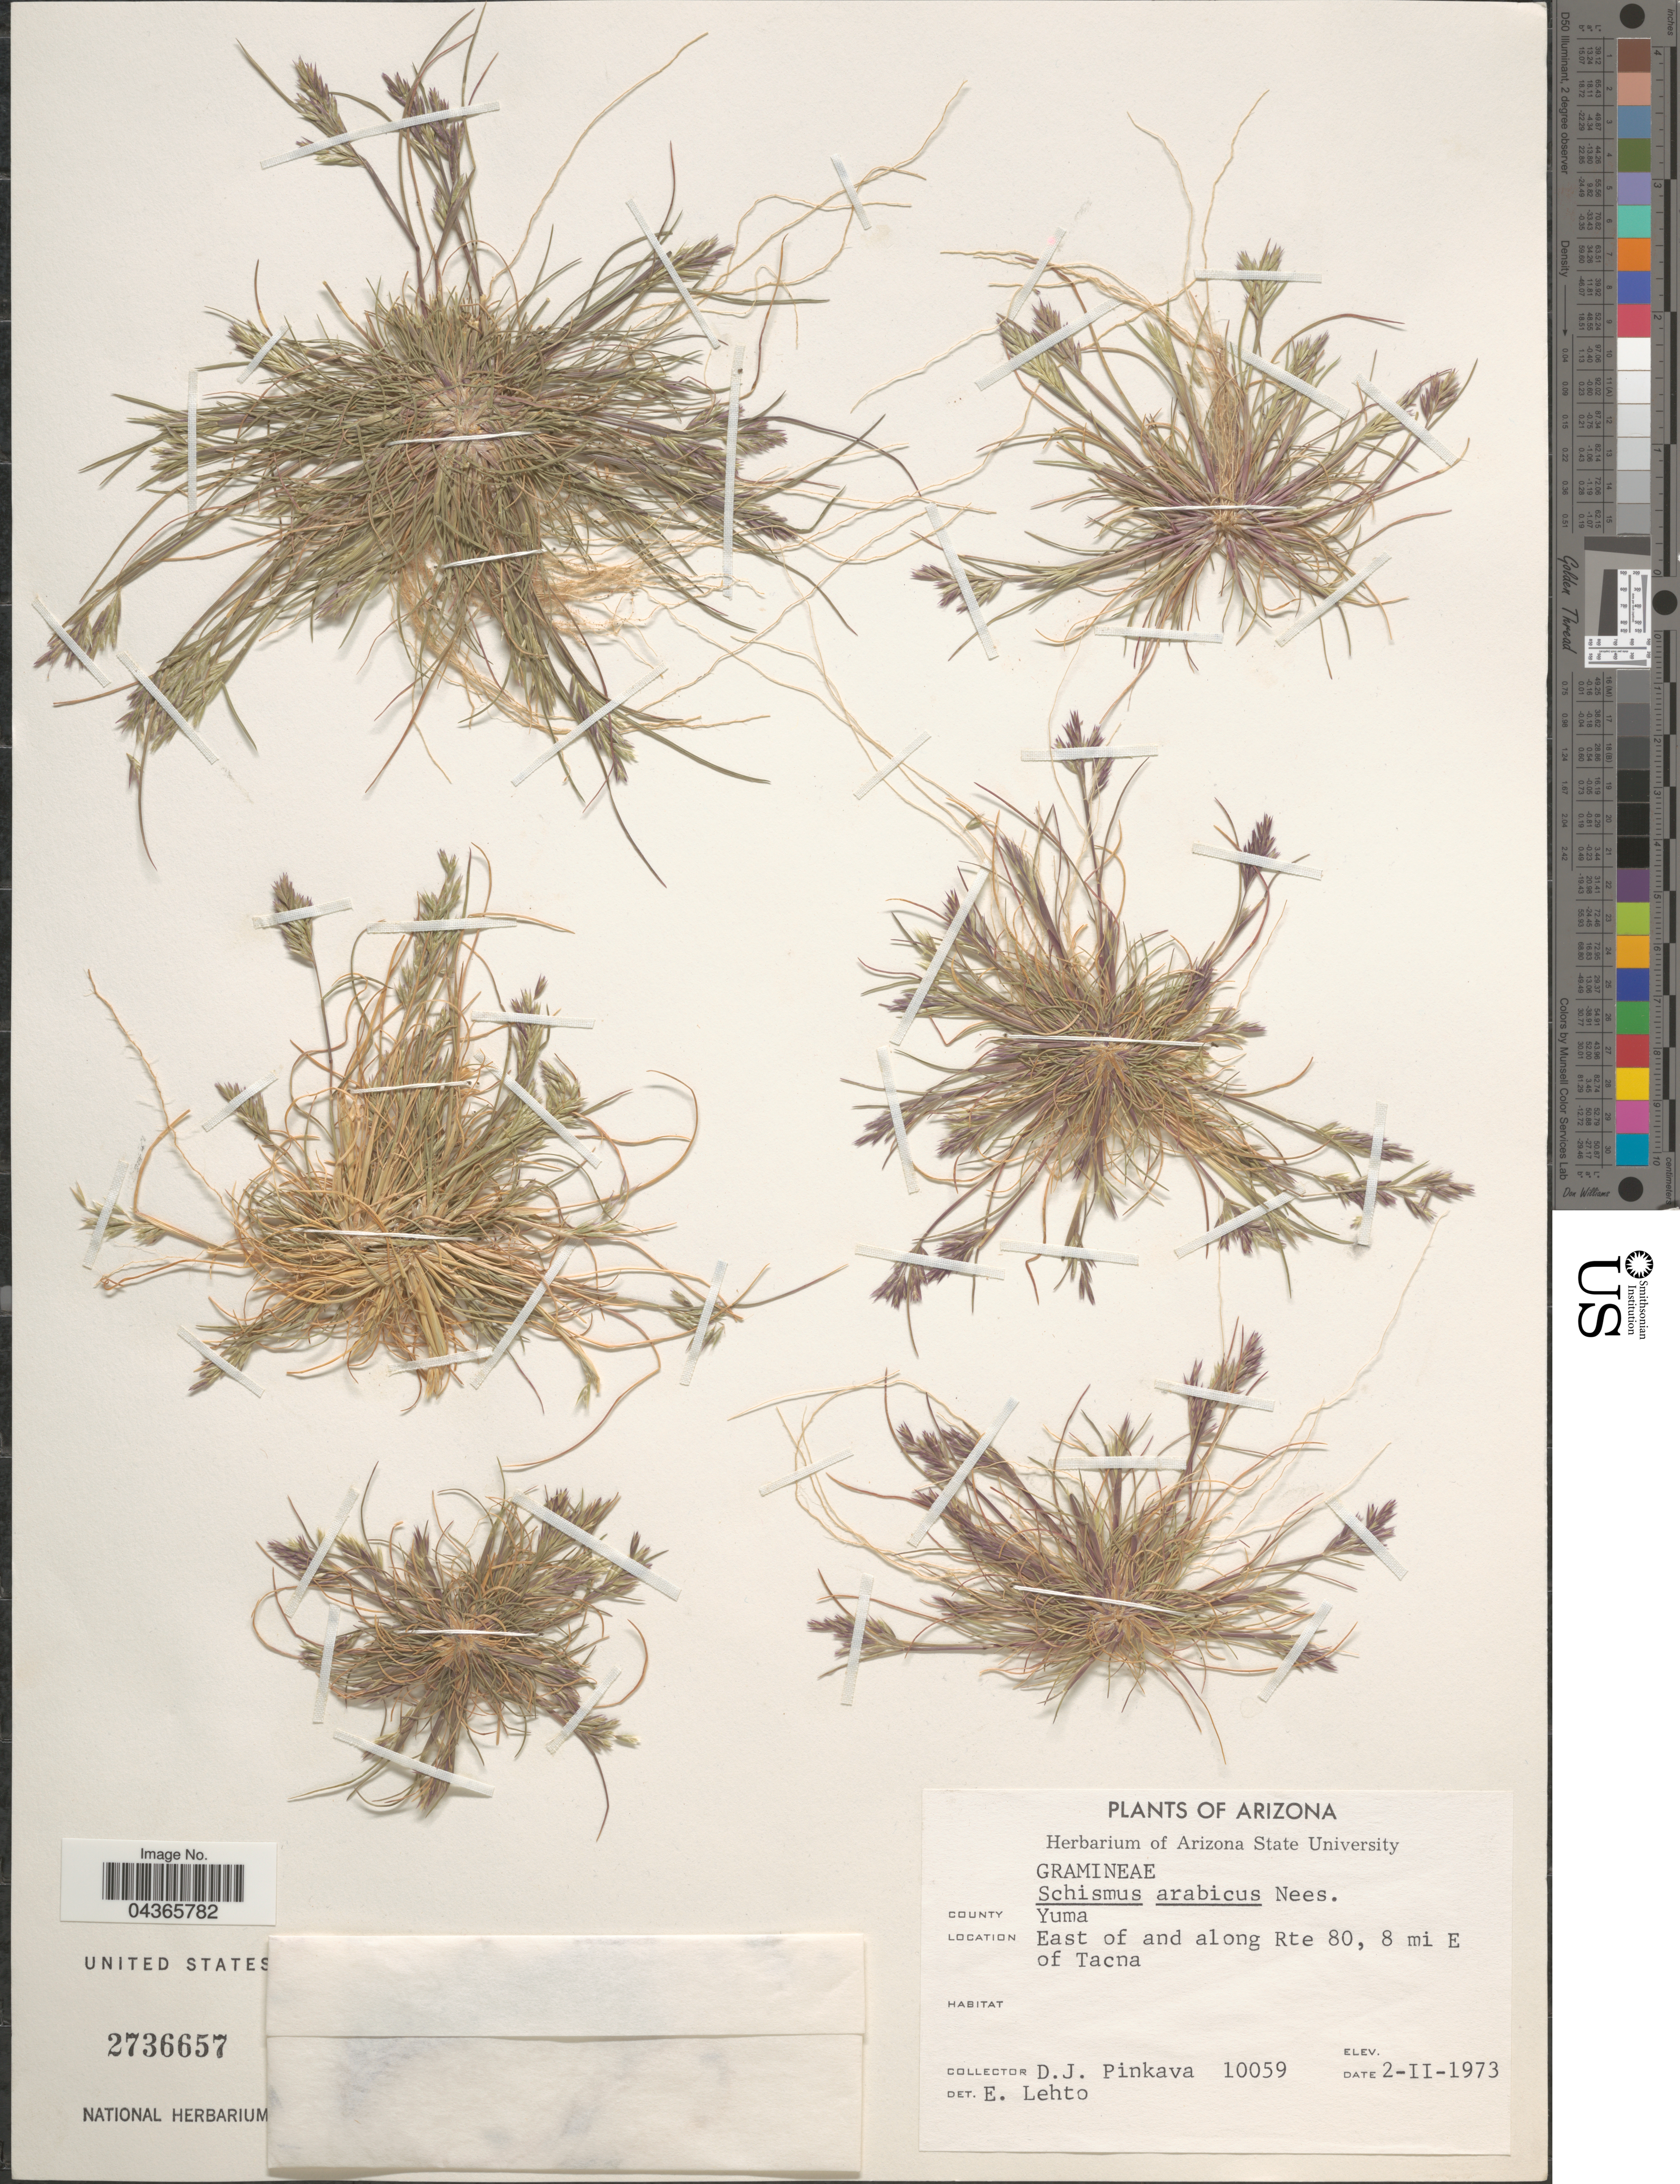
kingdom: Plantae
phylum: Tracheophyta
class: Liliopsida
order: Poales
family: Poaceae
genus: Schismus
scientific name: Schismus arabicus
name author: Nees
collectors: D. J. Pinkava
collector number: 10059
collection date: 1973-02-02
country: United States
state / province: Arizona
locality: County Yuma. East of and along Rte 80, 8 mi E of Tacna.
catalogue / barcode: US 2736657